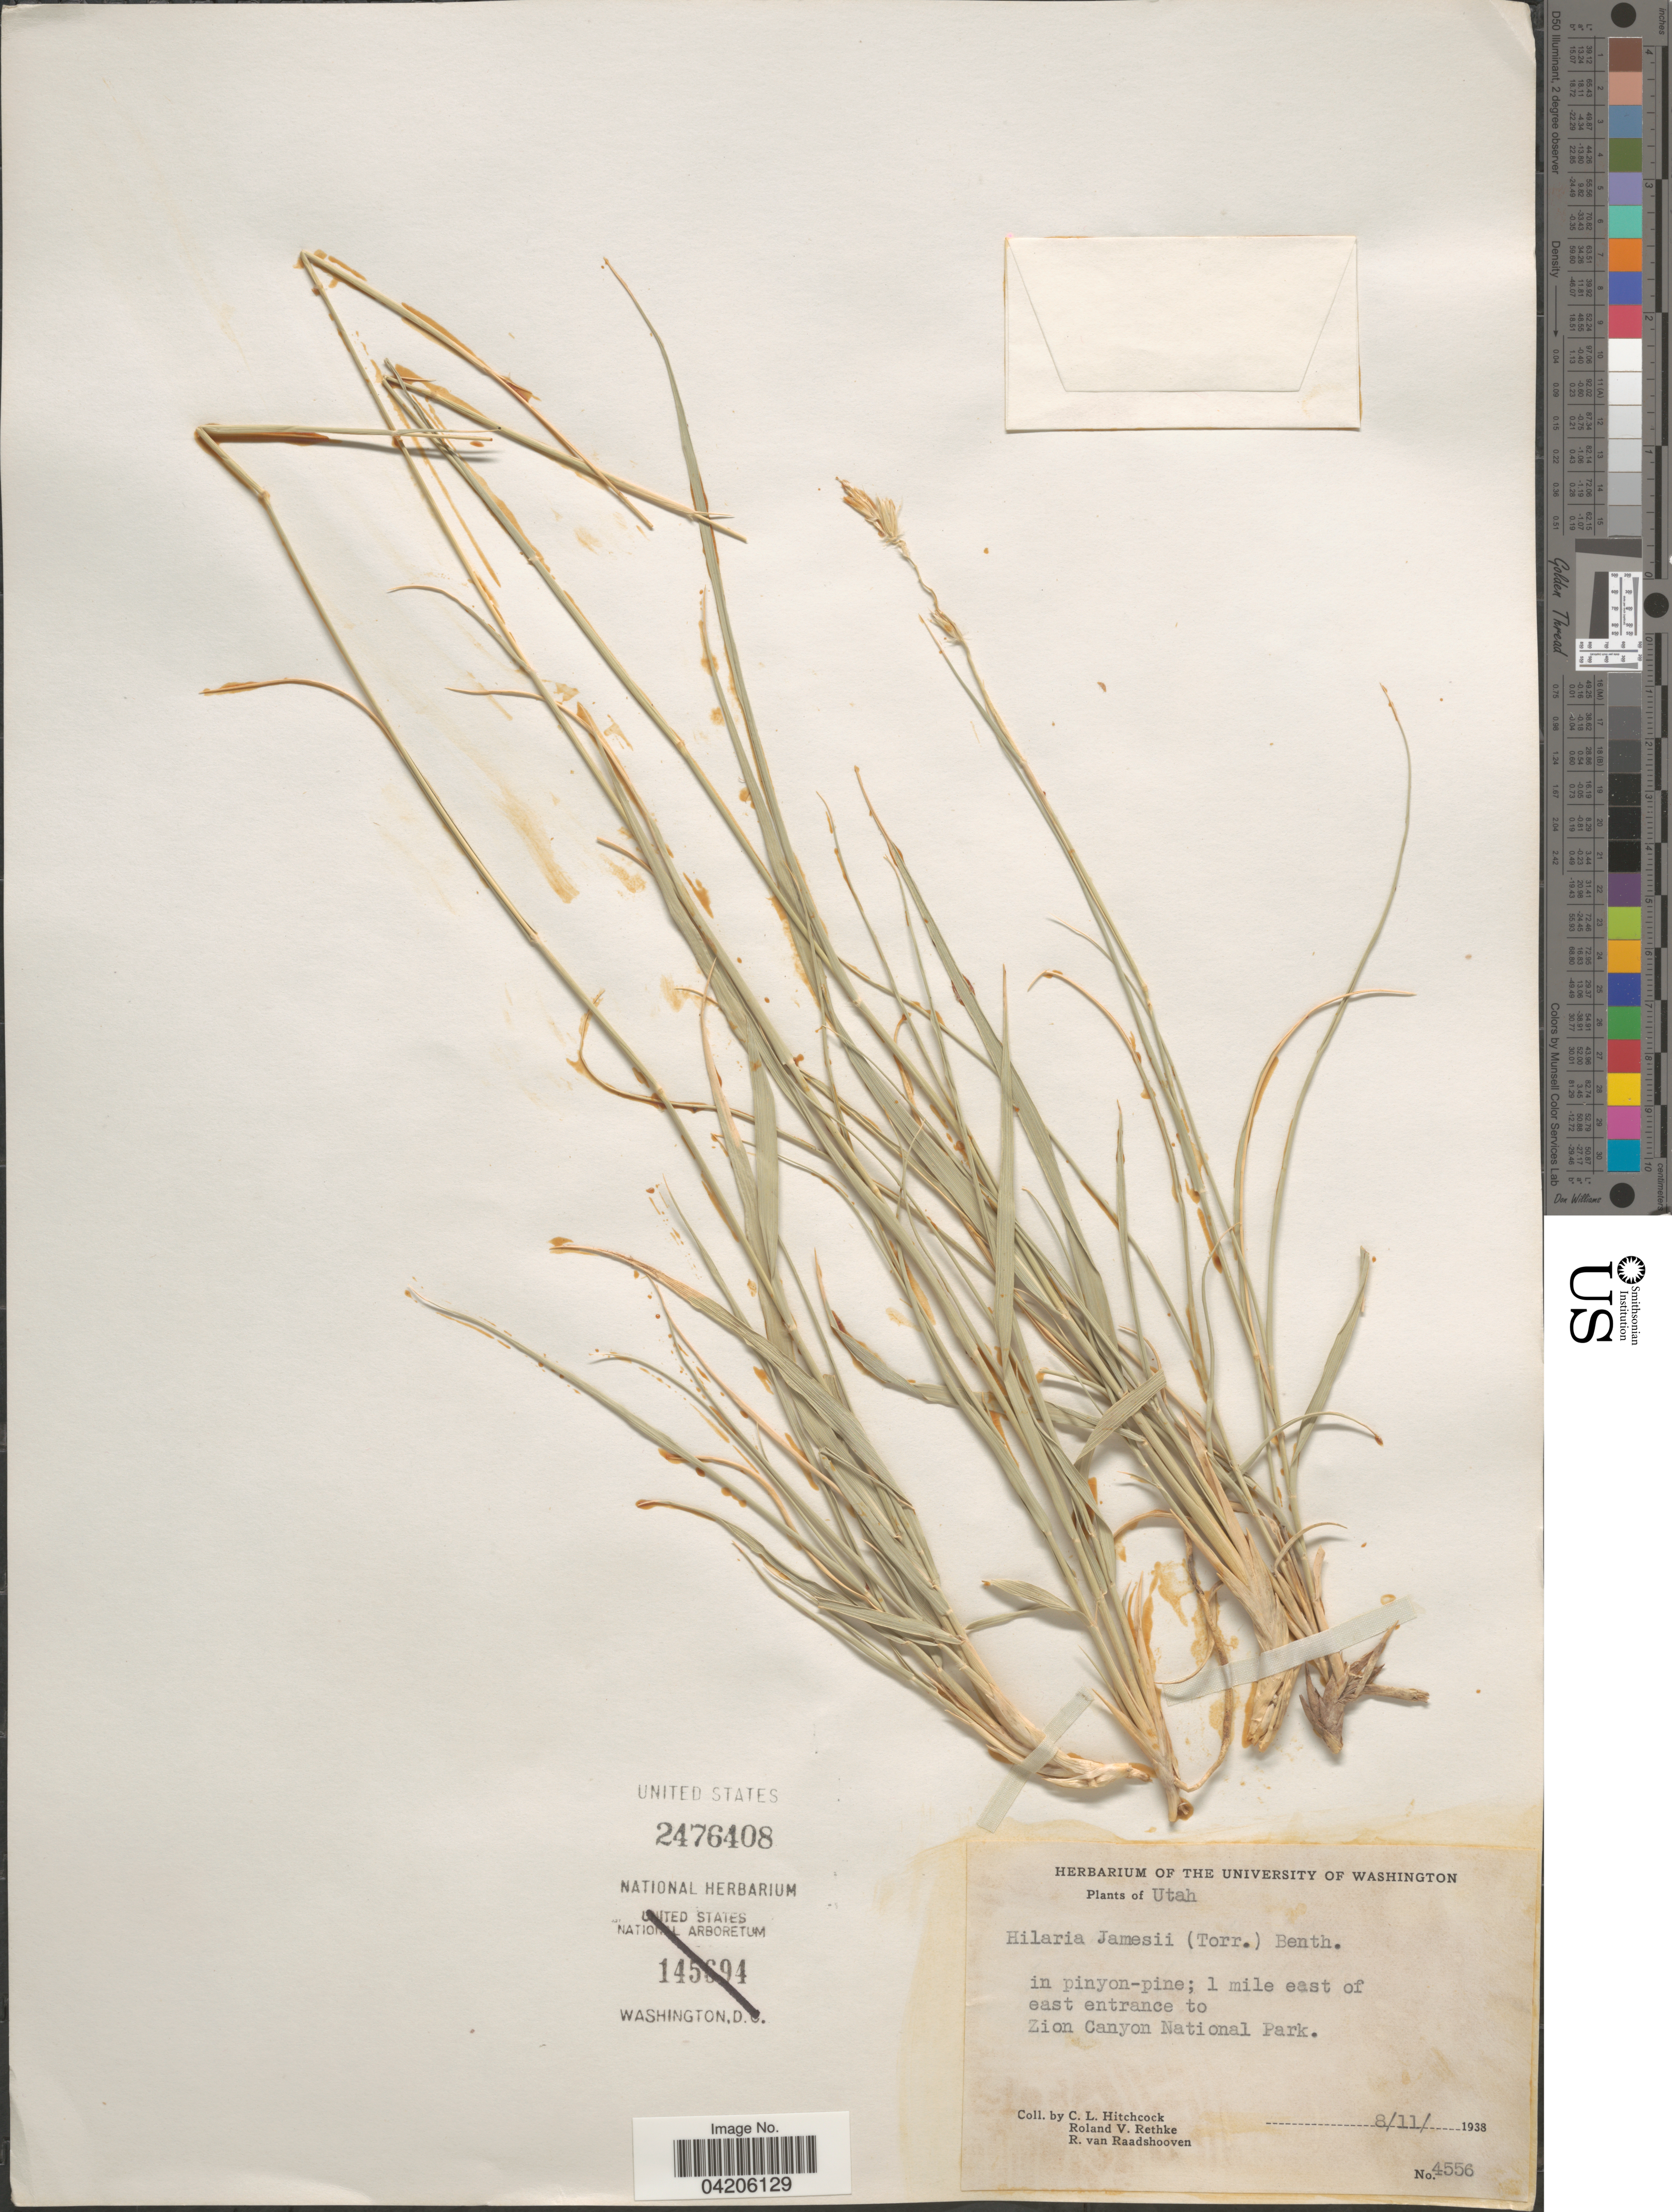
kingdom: Plantae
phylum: Tracheophyta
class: Liliopsida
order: Poales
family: Poaceae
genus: Hilaria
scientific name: Hilaria jamesii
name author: (Torr.) Benth.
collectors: C. L. Hitchcock, R. Rethke & R. Raadshooven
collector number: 4556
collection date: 1938-08-11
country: United States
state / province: Utah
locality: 1 mile east of east entrance of Zion Canyon National Park.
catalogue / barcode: US 2476408